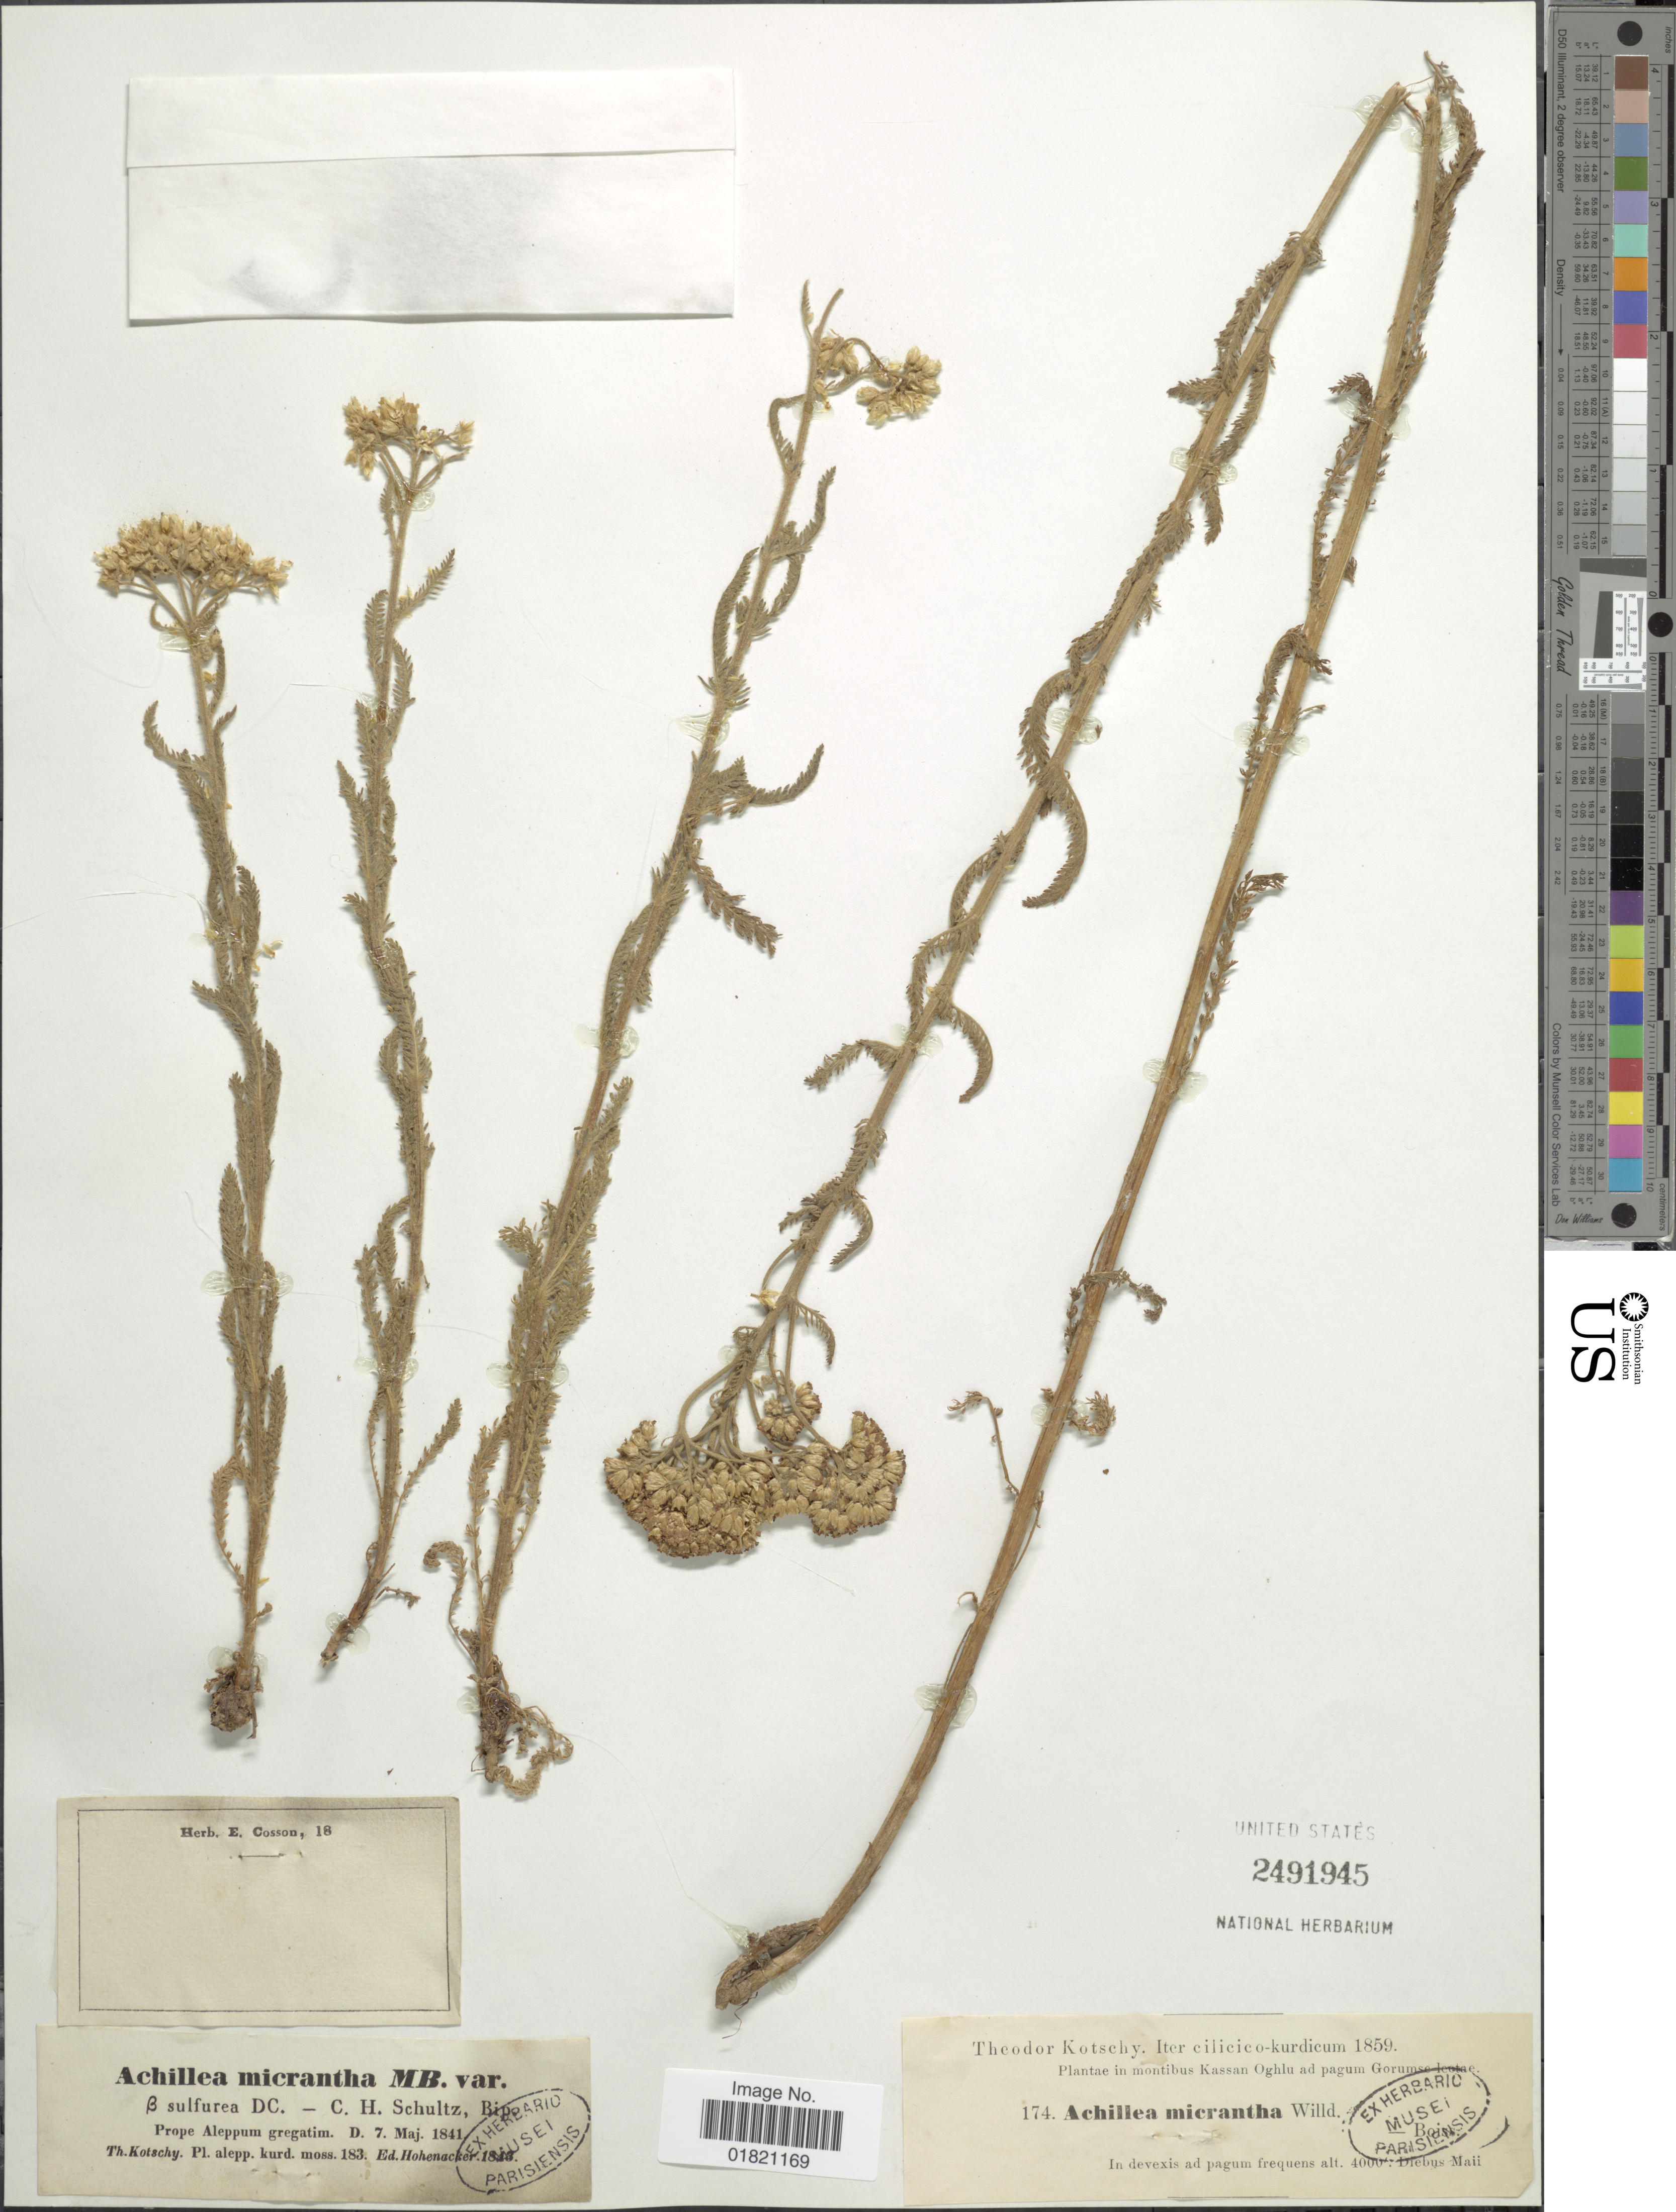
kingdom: Plantae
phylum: Tracheophyta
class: Magnoliopsida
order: Asterales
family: Asteraceae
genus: Achillea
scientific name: Achillea micrantha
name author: M. Bieb.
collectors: K. G. Kotschy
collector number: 174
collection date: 1859-05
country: Turkey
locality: Cilicico-kurdicum. montibus Kassan Oghlu ad pagum Gorumse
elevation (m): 1219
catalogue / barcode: US 2491945